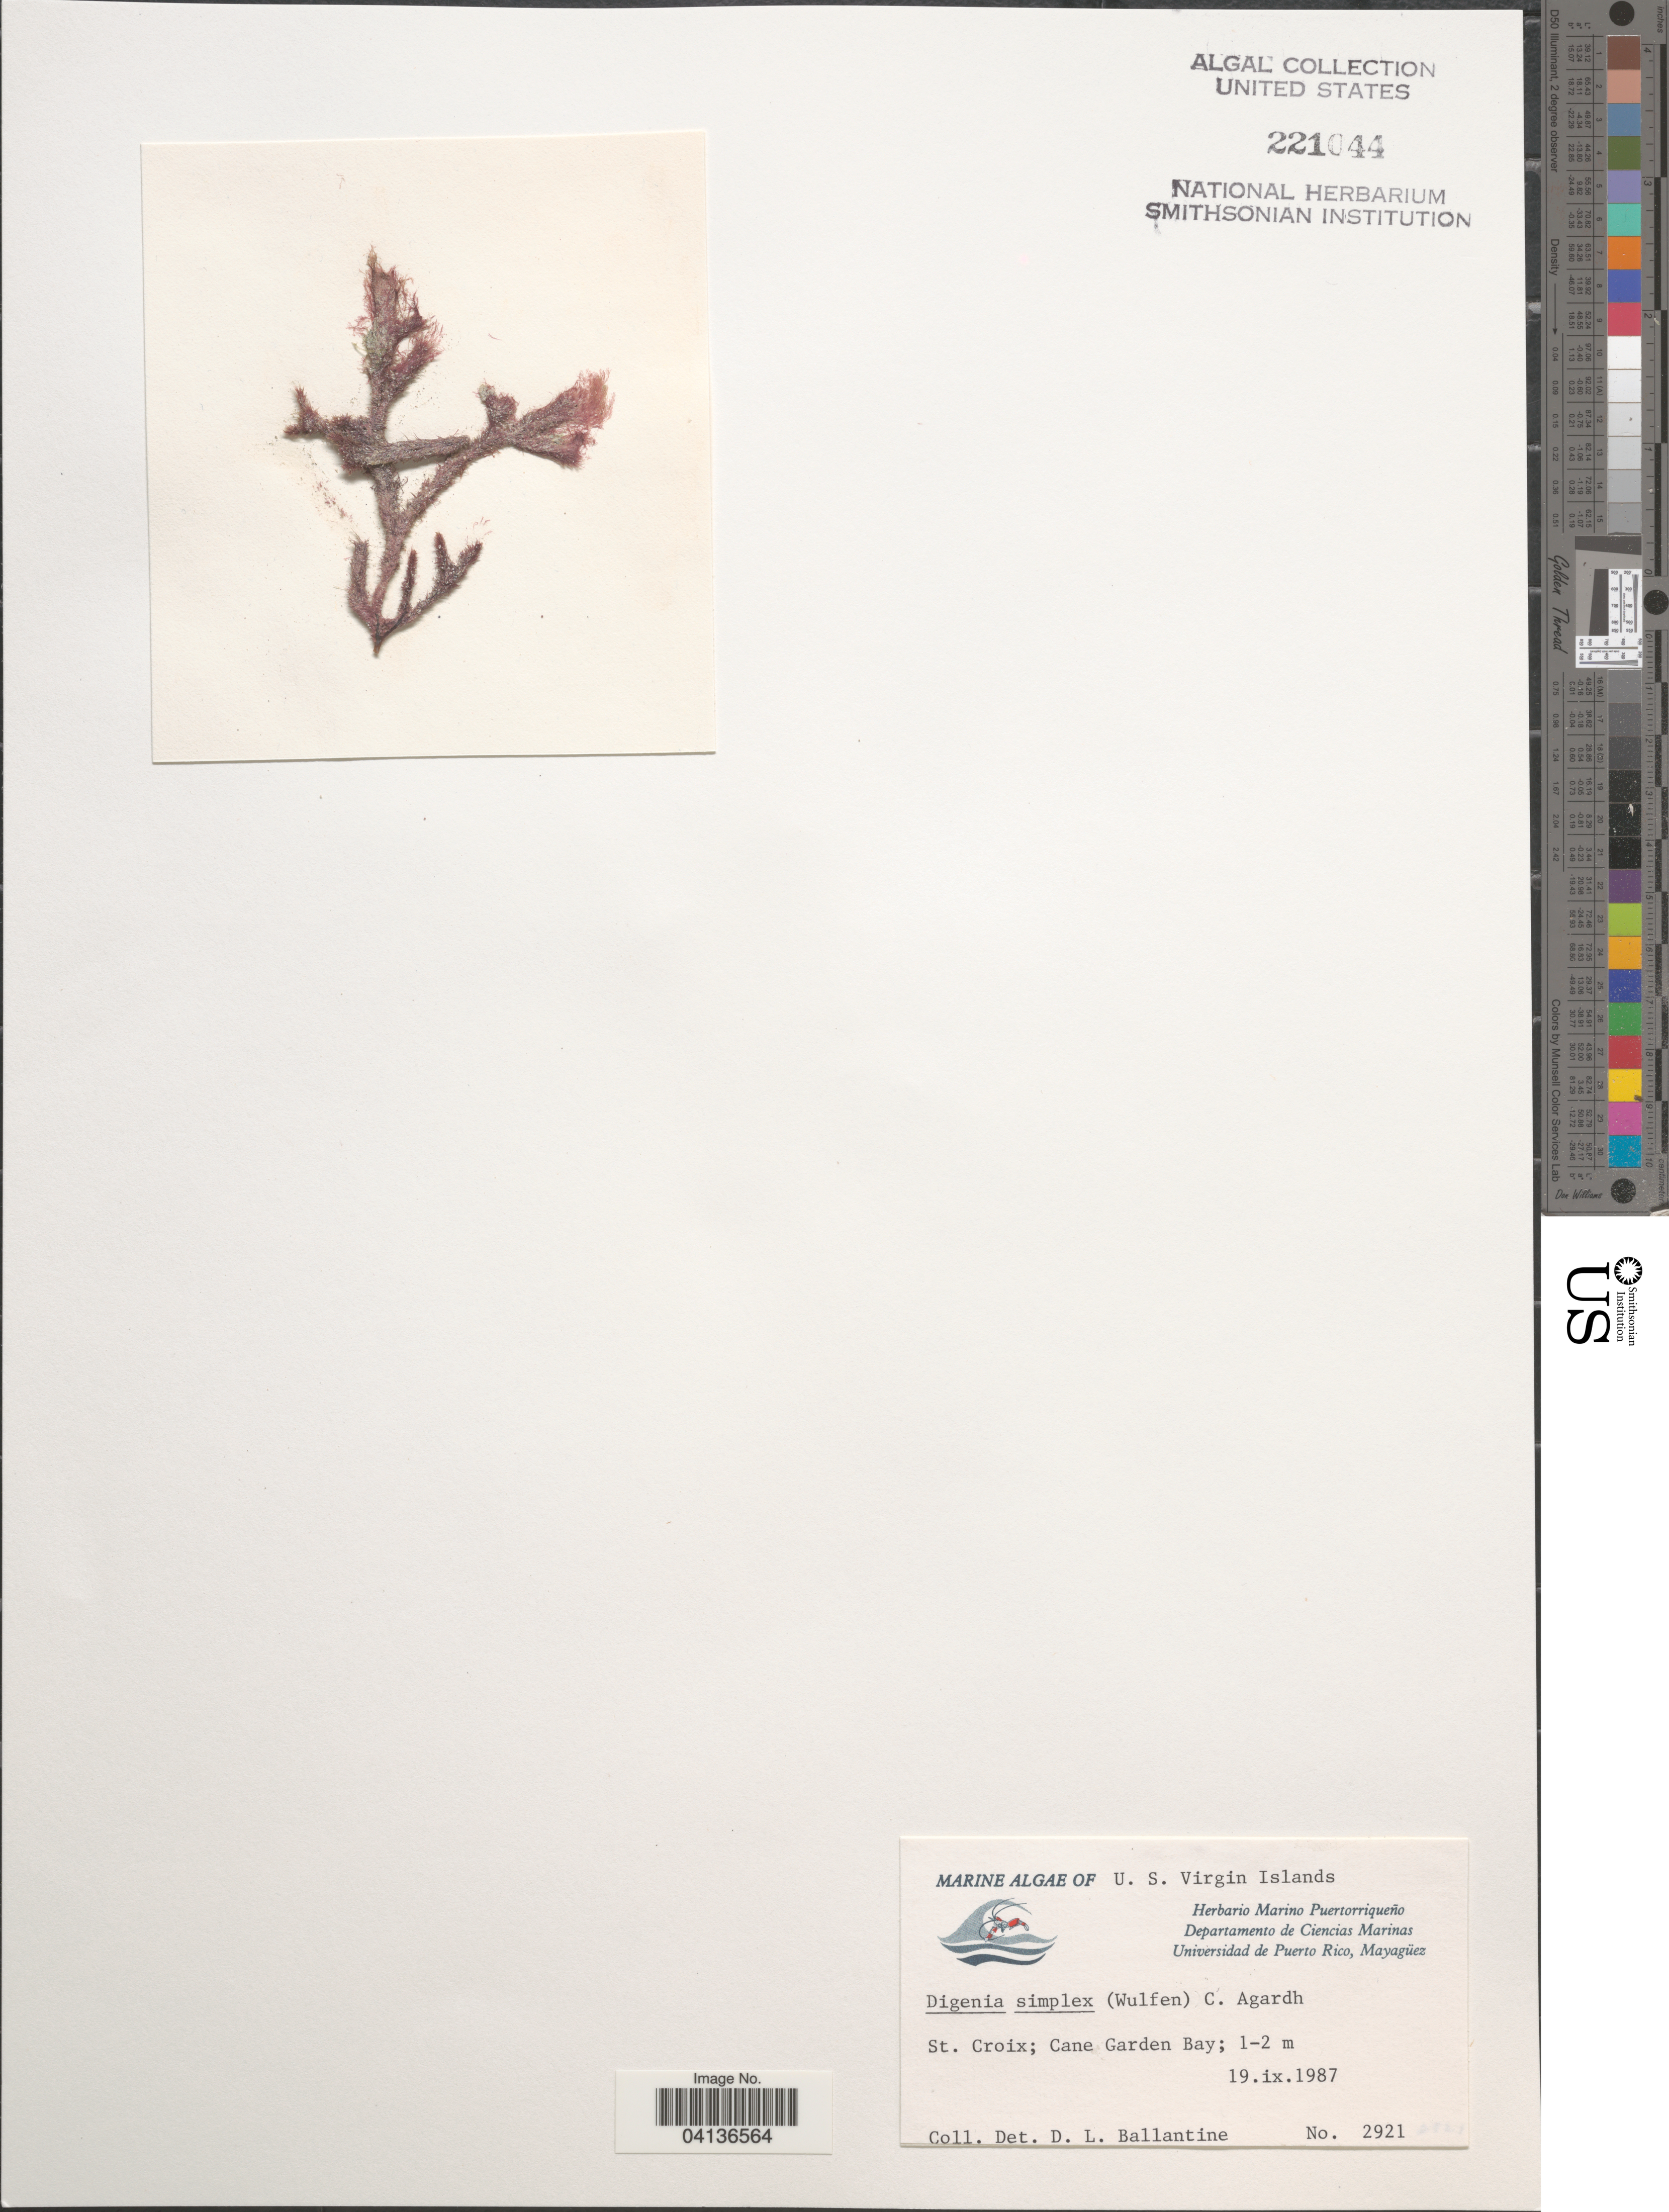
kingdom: Plantae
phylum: Rhodophyta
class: Florideophyceae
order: Ceramiales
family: Rhodomelaceae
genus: Digenea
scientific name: Digenea simplex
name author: (Wulfen) C. Agardh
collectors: D.L. Ballantine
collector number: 2921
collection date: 1987-09-19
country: U.S. Virgin Islands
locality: St. Croix; Cane Garden.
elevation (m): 1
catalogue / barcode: US 221044